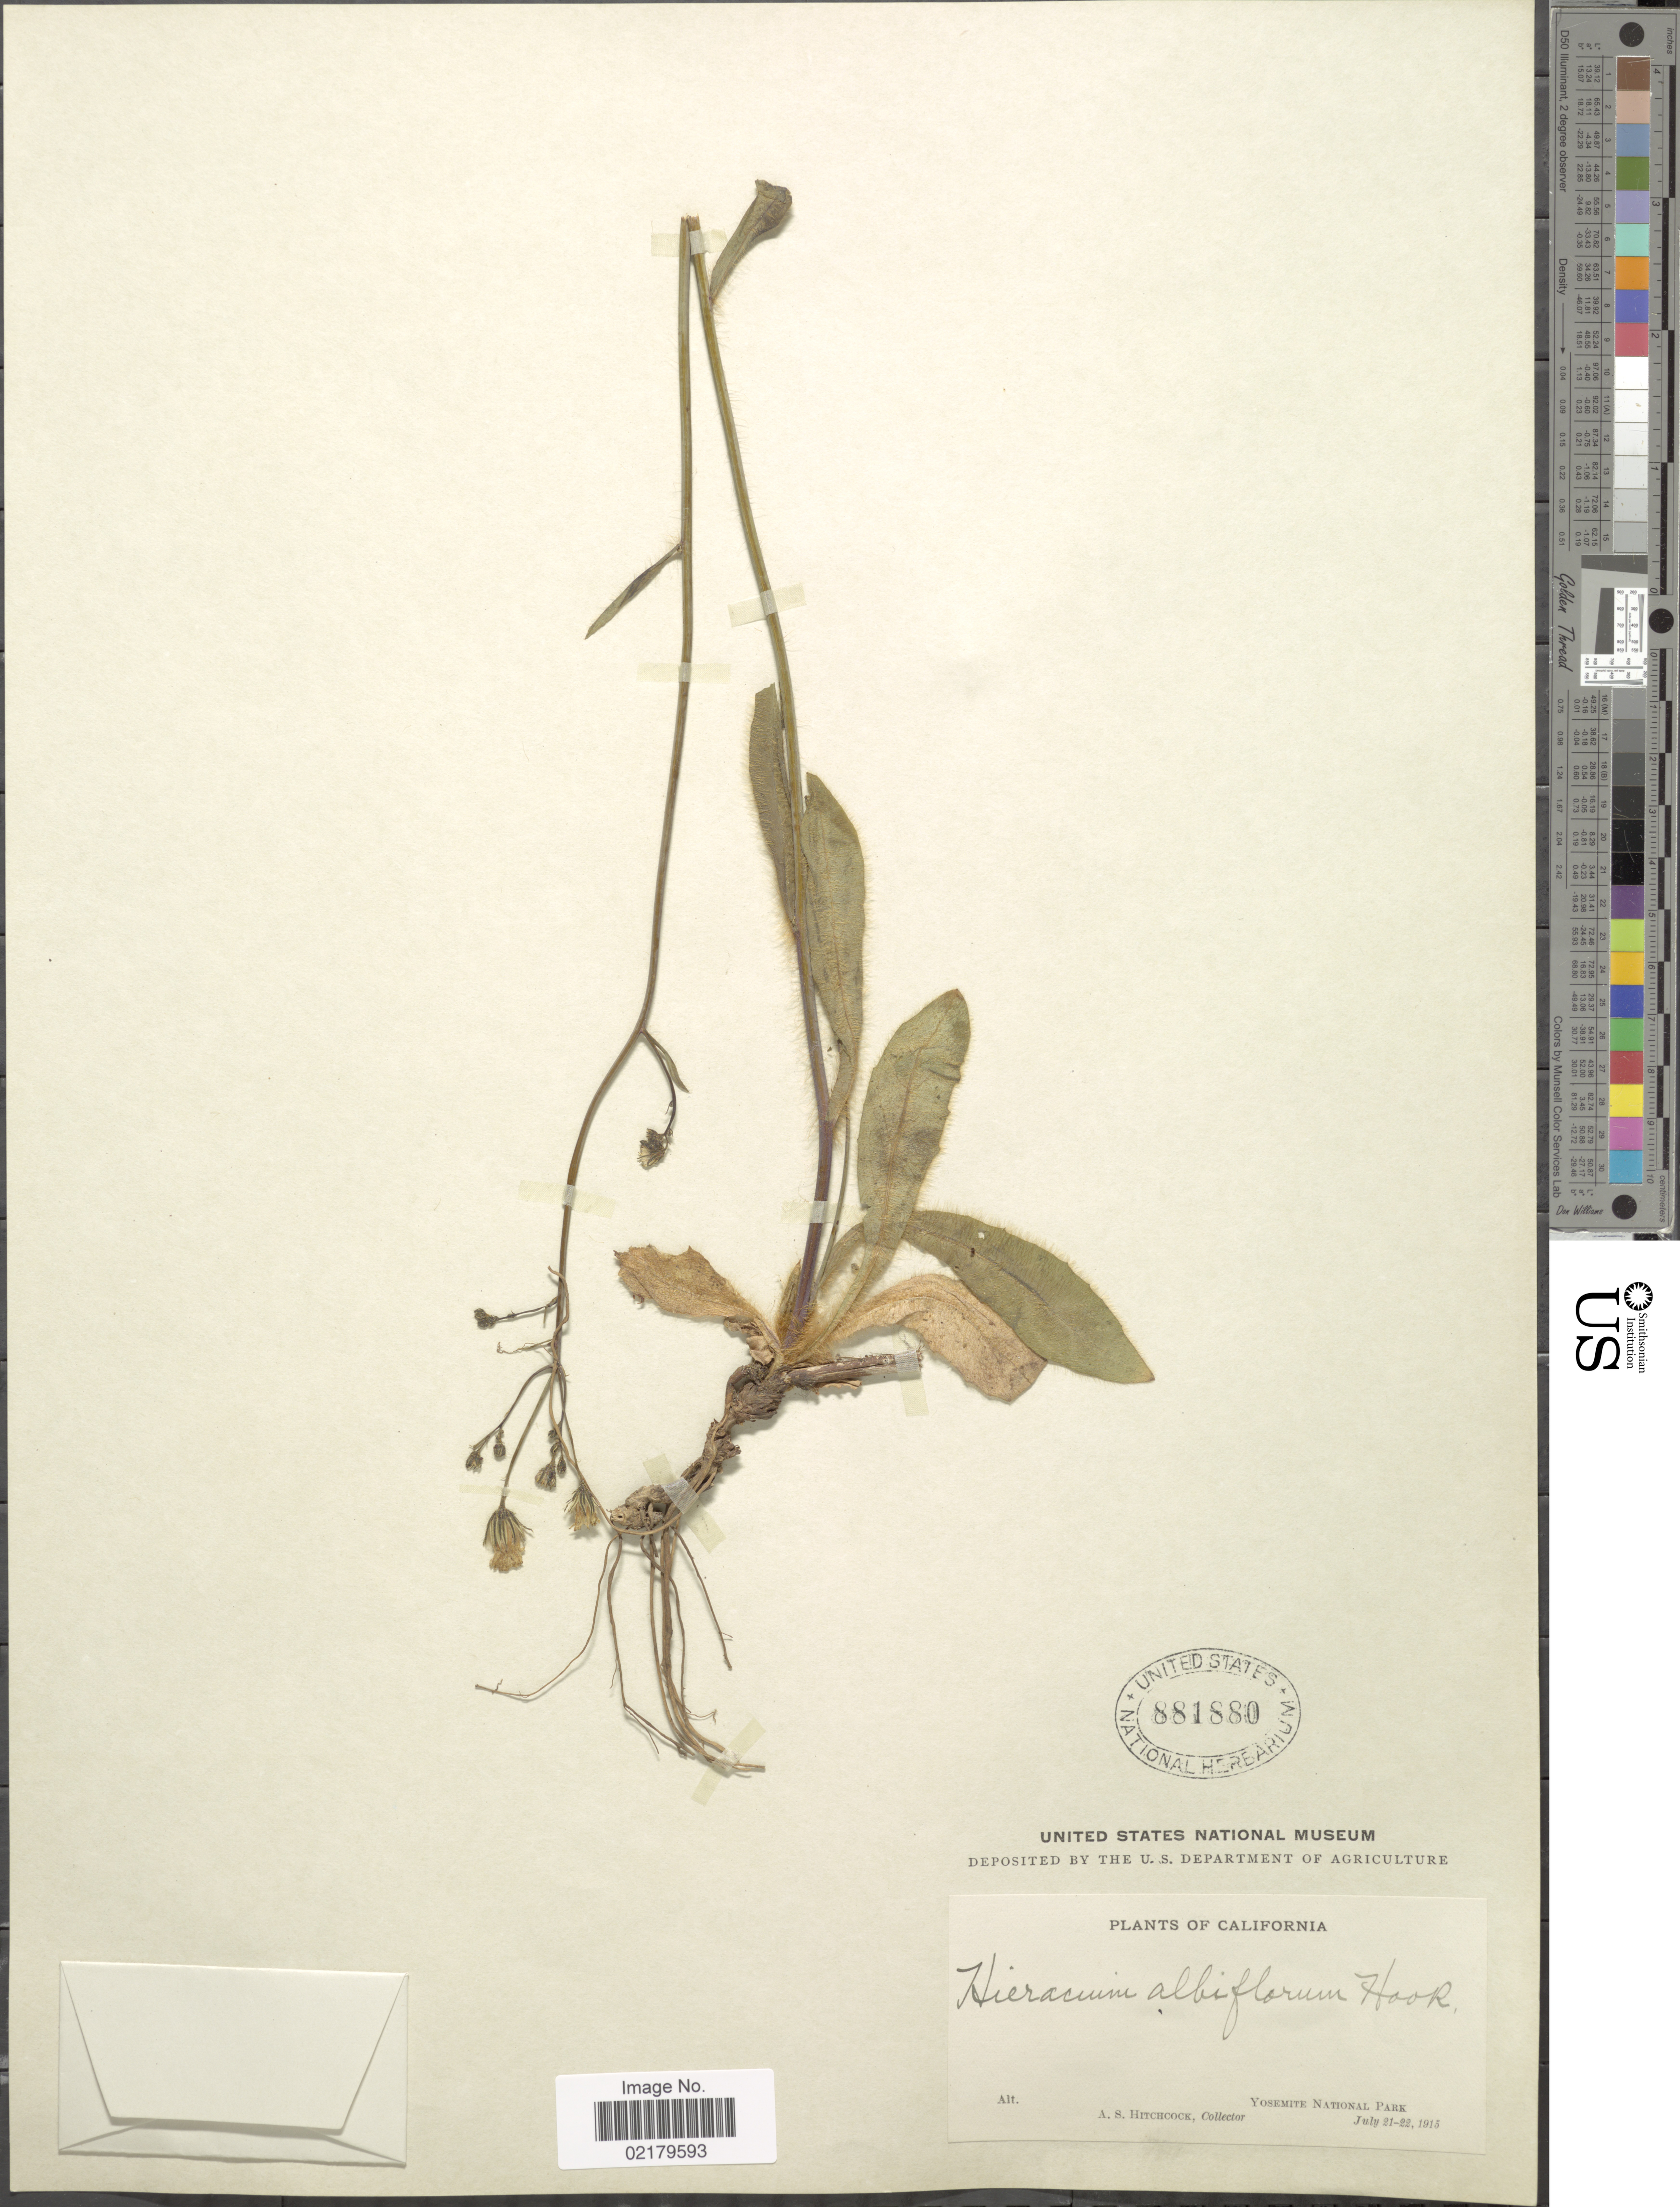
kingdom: Plantae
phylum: Tracheophyta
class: Magnoliopsida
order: Asterales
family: Asteraceae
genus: Hieracium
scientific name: Hieracium albiflorum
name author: Hook.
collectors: A. S. Hitchcock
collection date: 1915-07-21/1915-07-22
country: United States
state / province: California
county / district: Mariposa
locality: Yosemite National Park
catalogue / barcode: US 881880